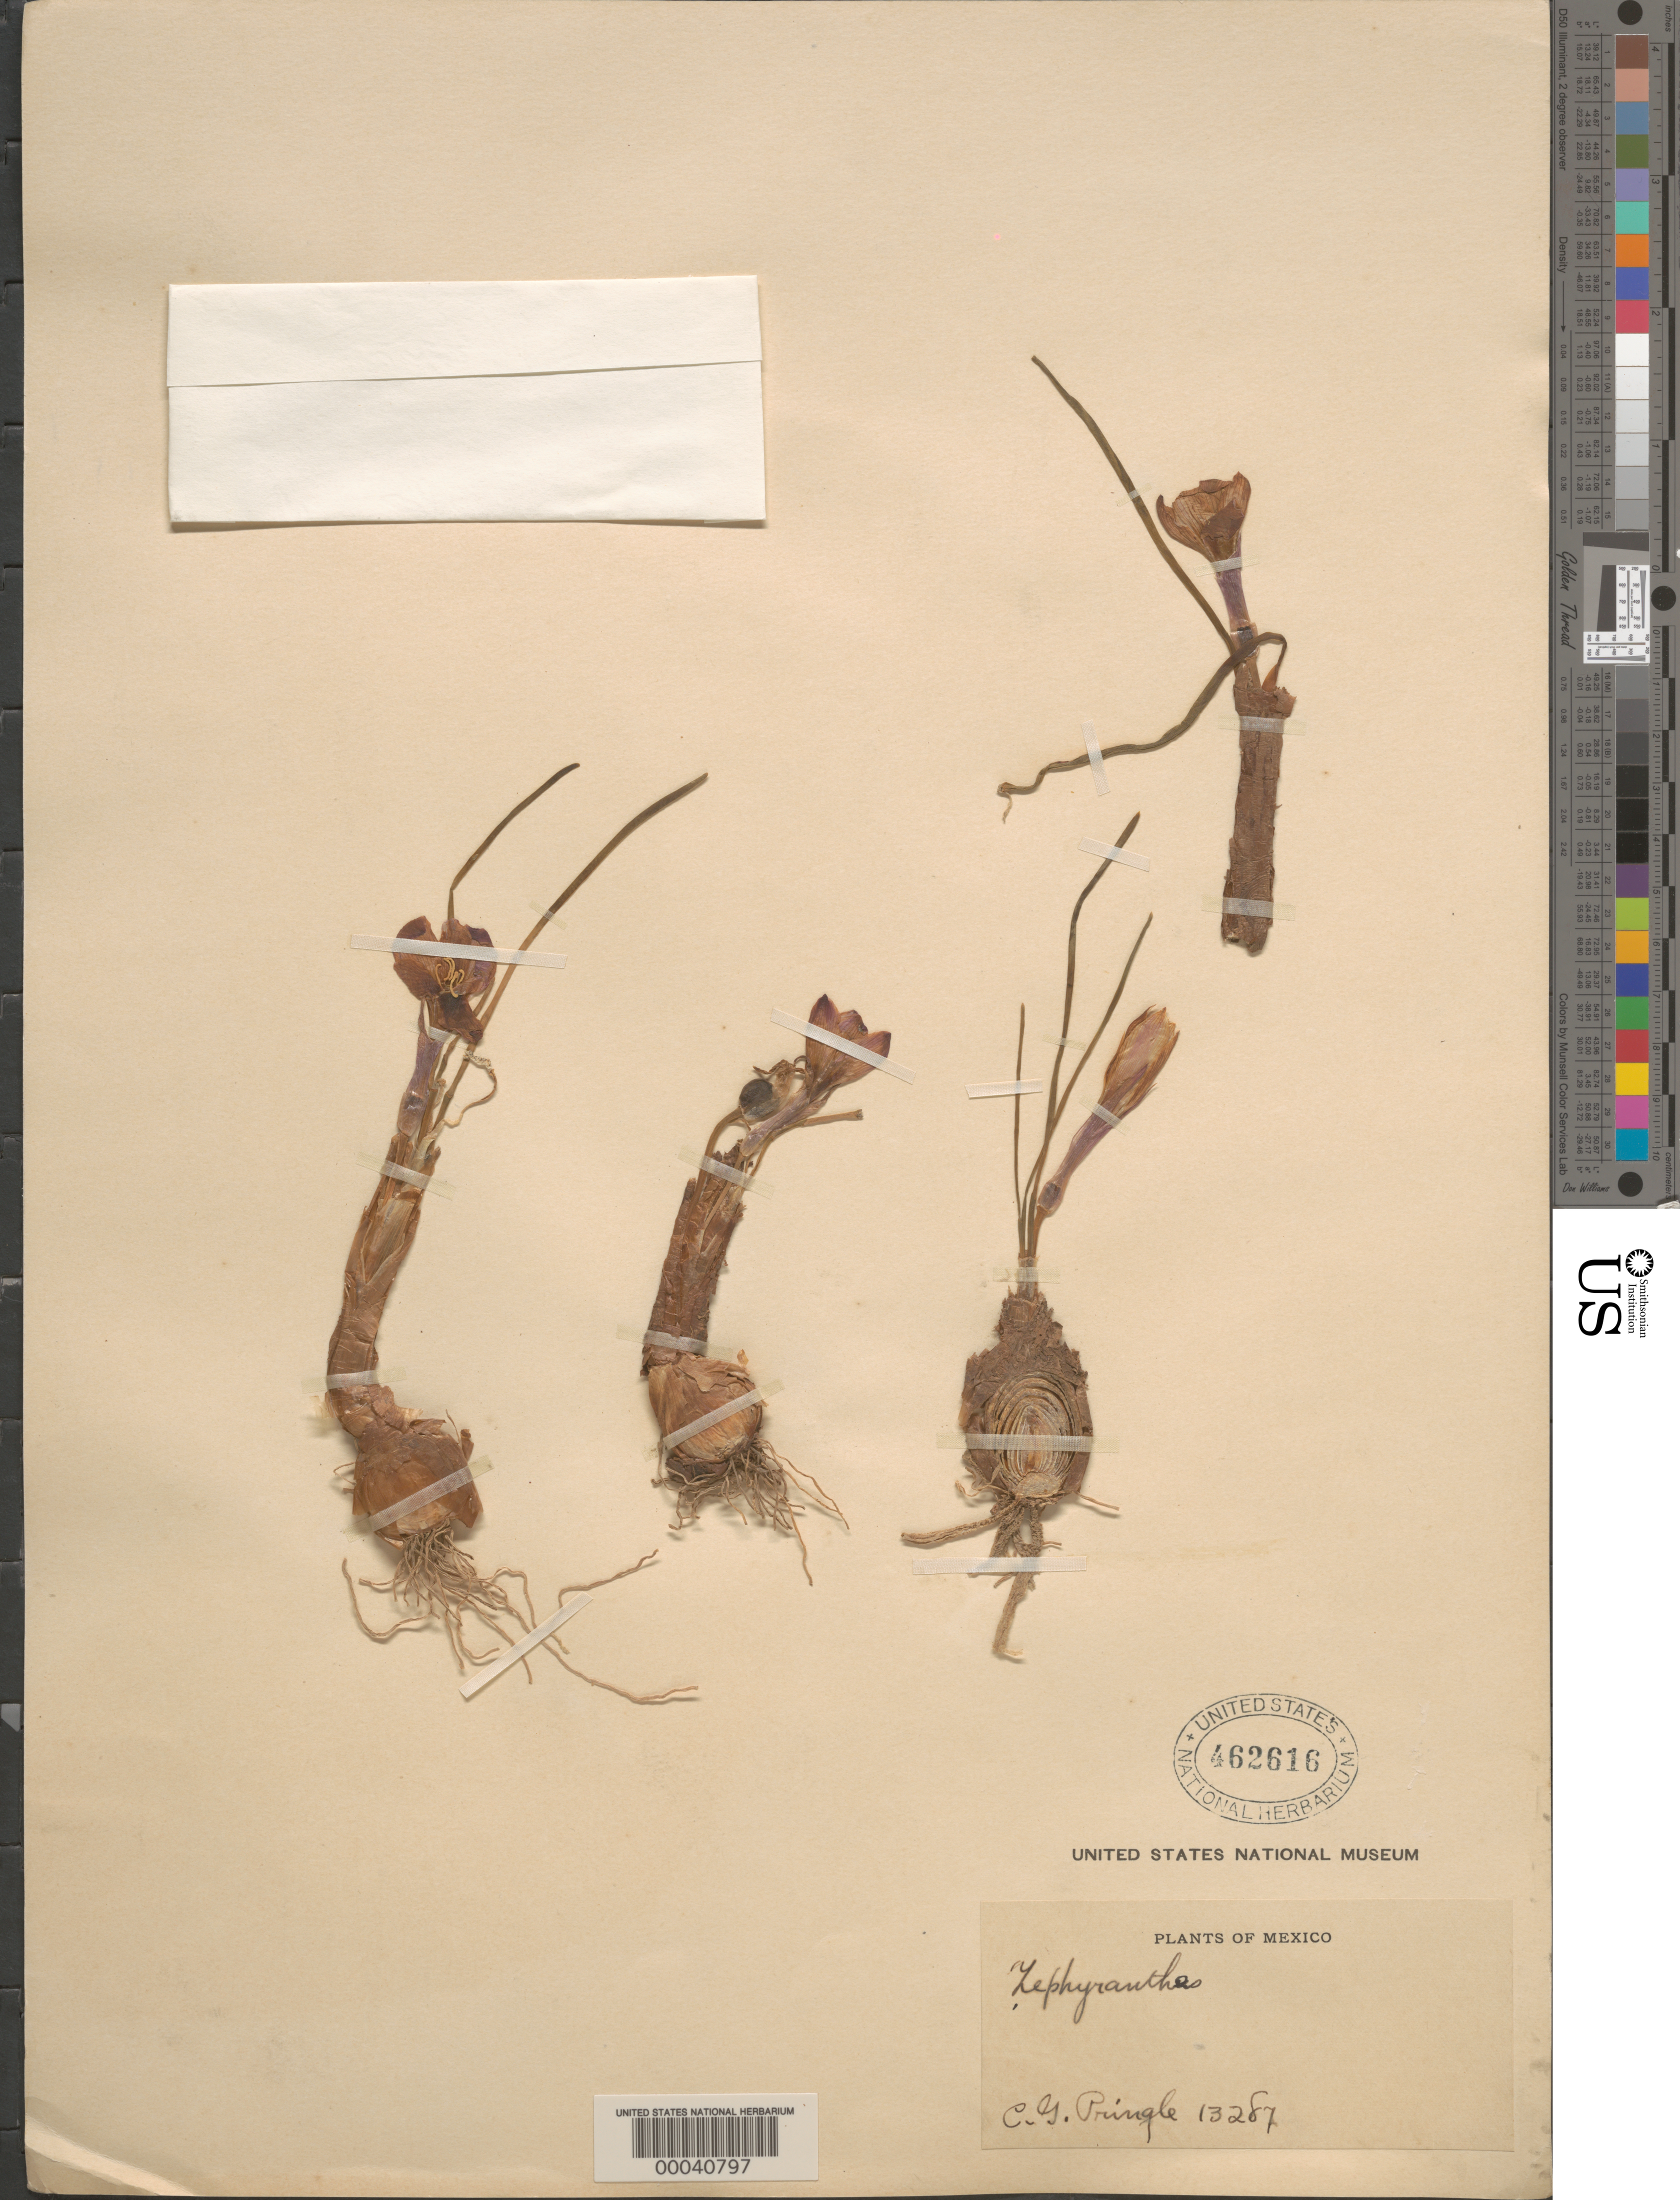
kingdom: Plantae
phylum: Tracheophyta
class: Liliopsida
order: Asparagales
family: Amaryllidaceae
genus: Zephyranthes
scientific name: Zephyranthes sp.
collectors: C. G. Pringle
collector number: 13287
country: Mexico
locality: E of Monserrat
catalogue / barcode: US 462616